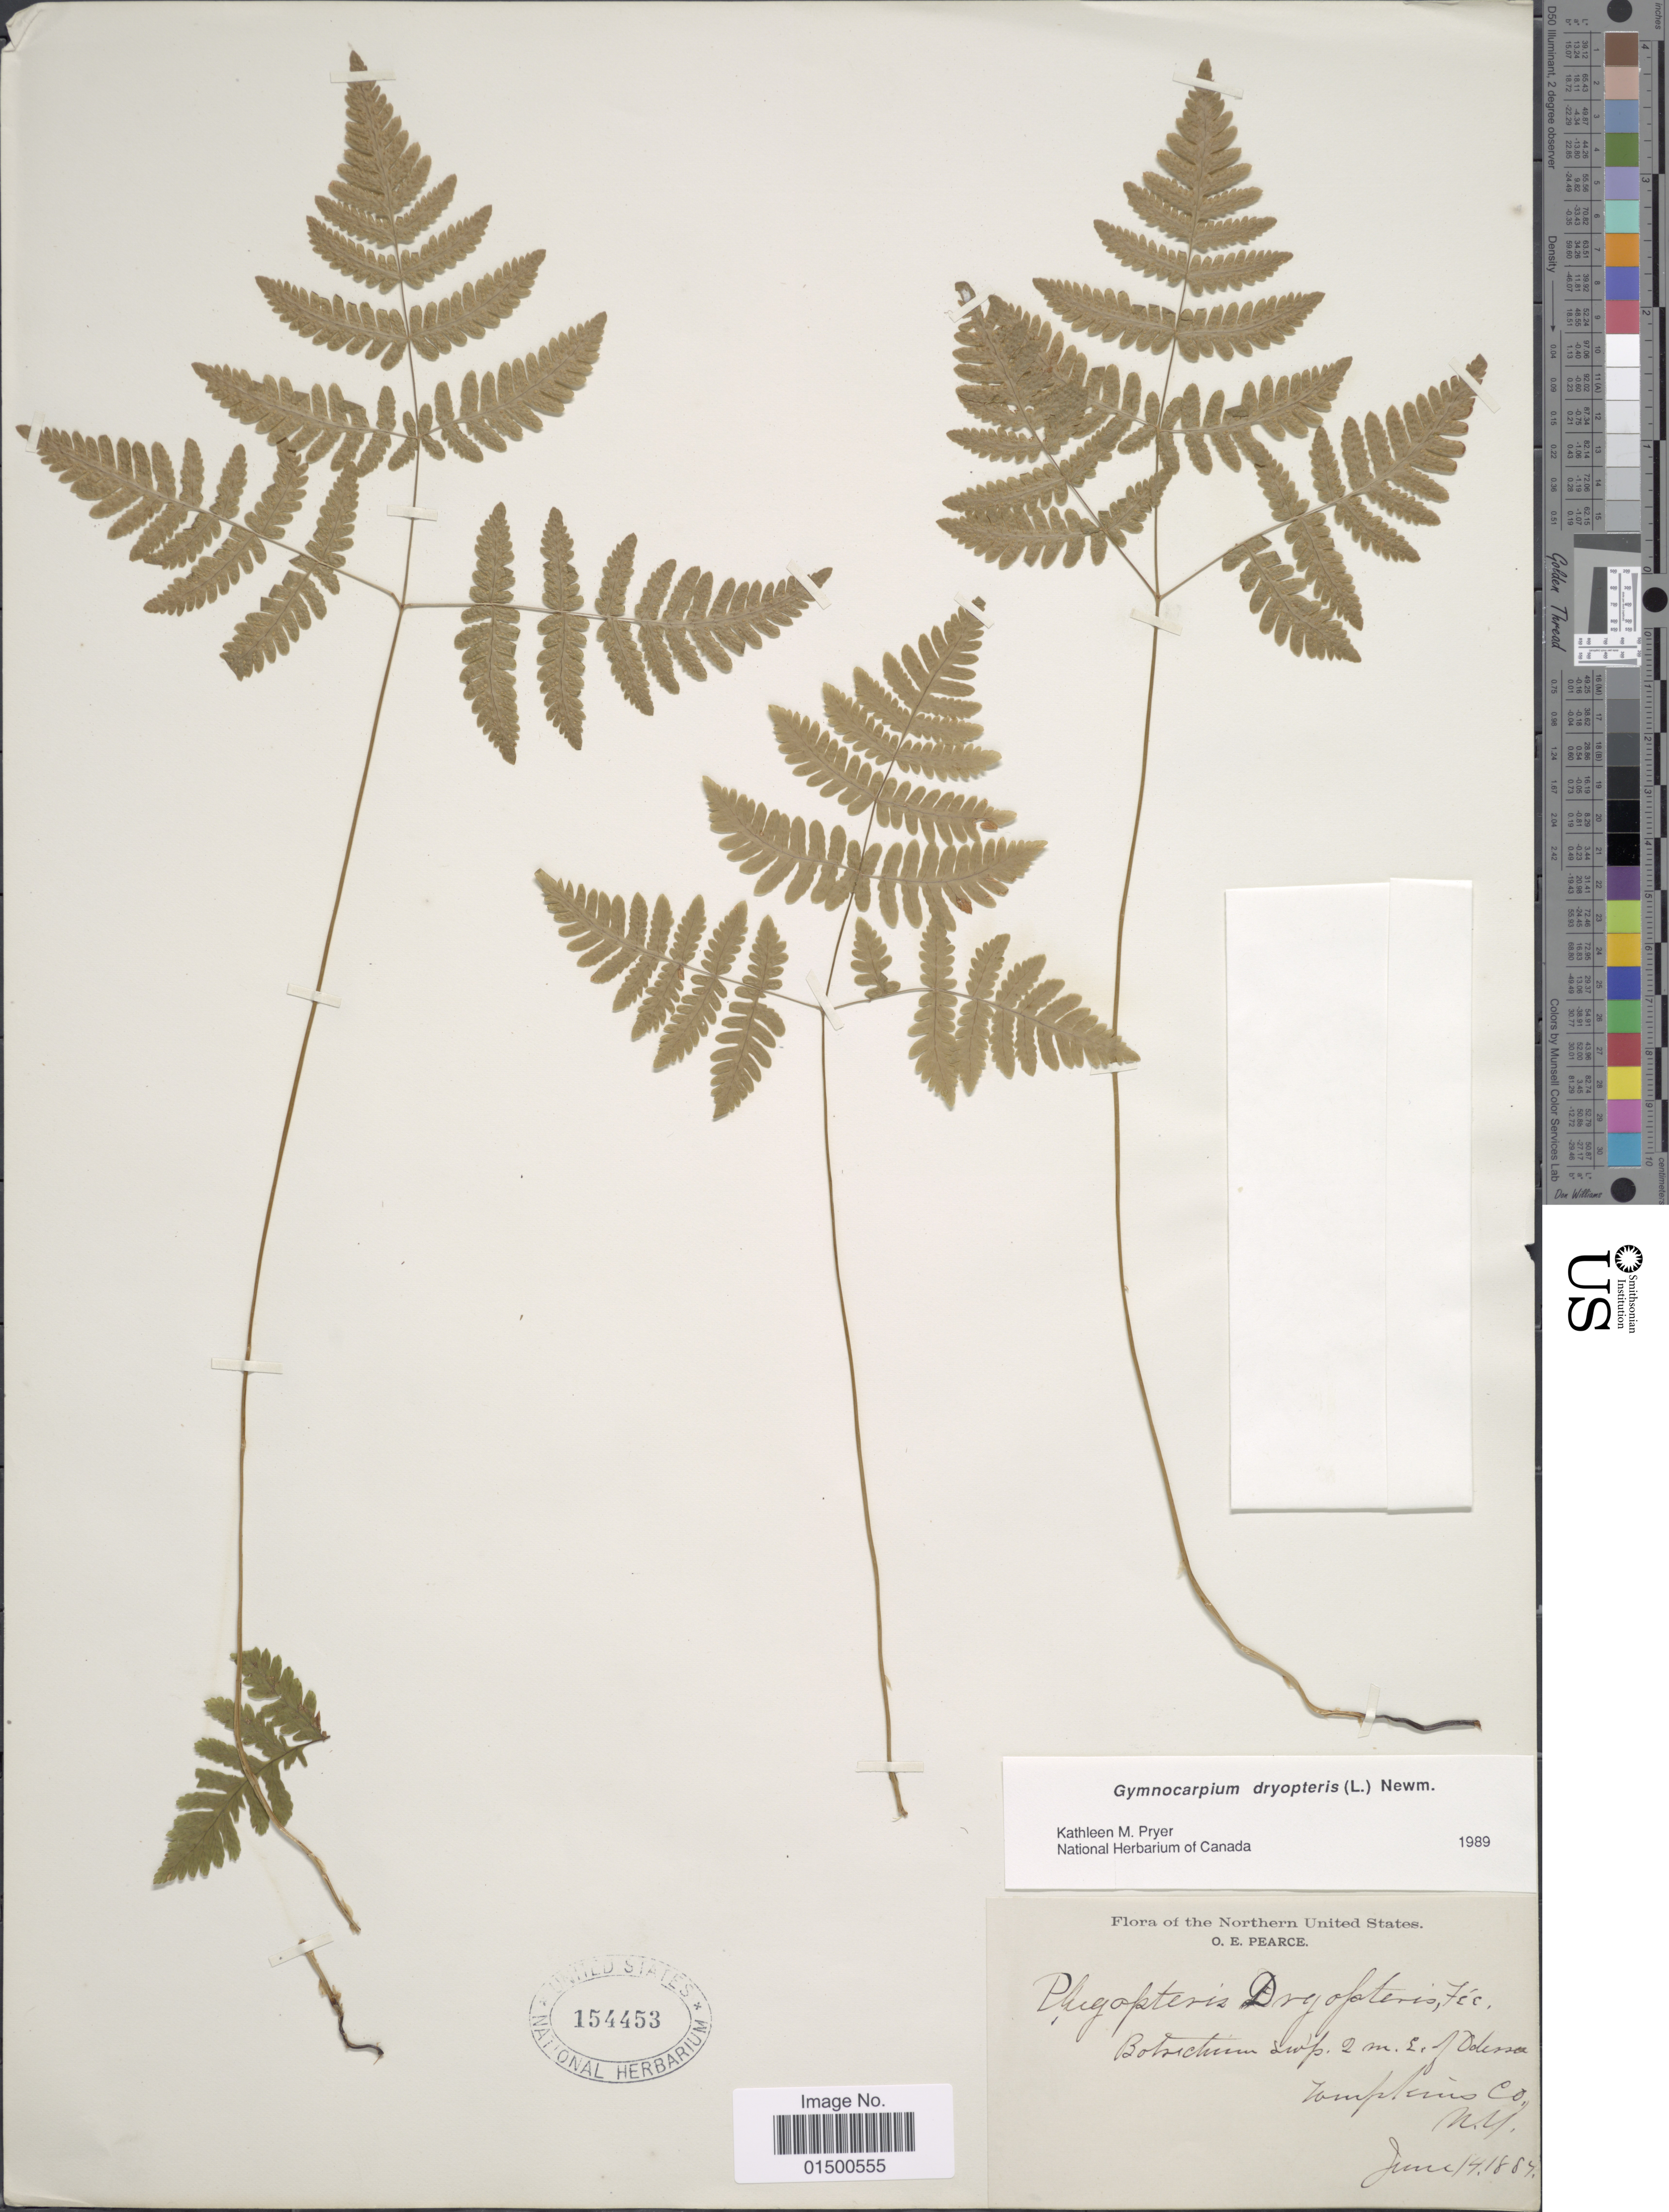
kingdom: Plantae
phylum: Tracheophyta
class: Polypodiopsida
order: Polypodiales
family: Cystopteridaceae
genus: Gymnocarpium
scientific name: Gymnocarpium dryopteris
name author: (L.) Newman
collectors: O. E. Pearce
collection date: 1887-06-14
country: United States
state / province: New York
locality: Northern United States, Tompkins Co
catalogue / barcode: US 154453